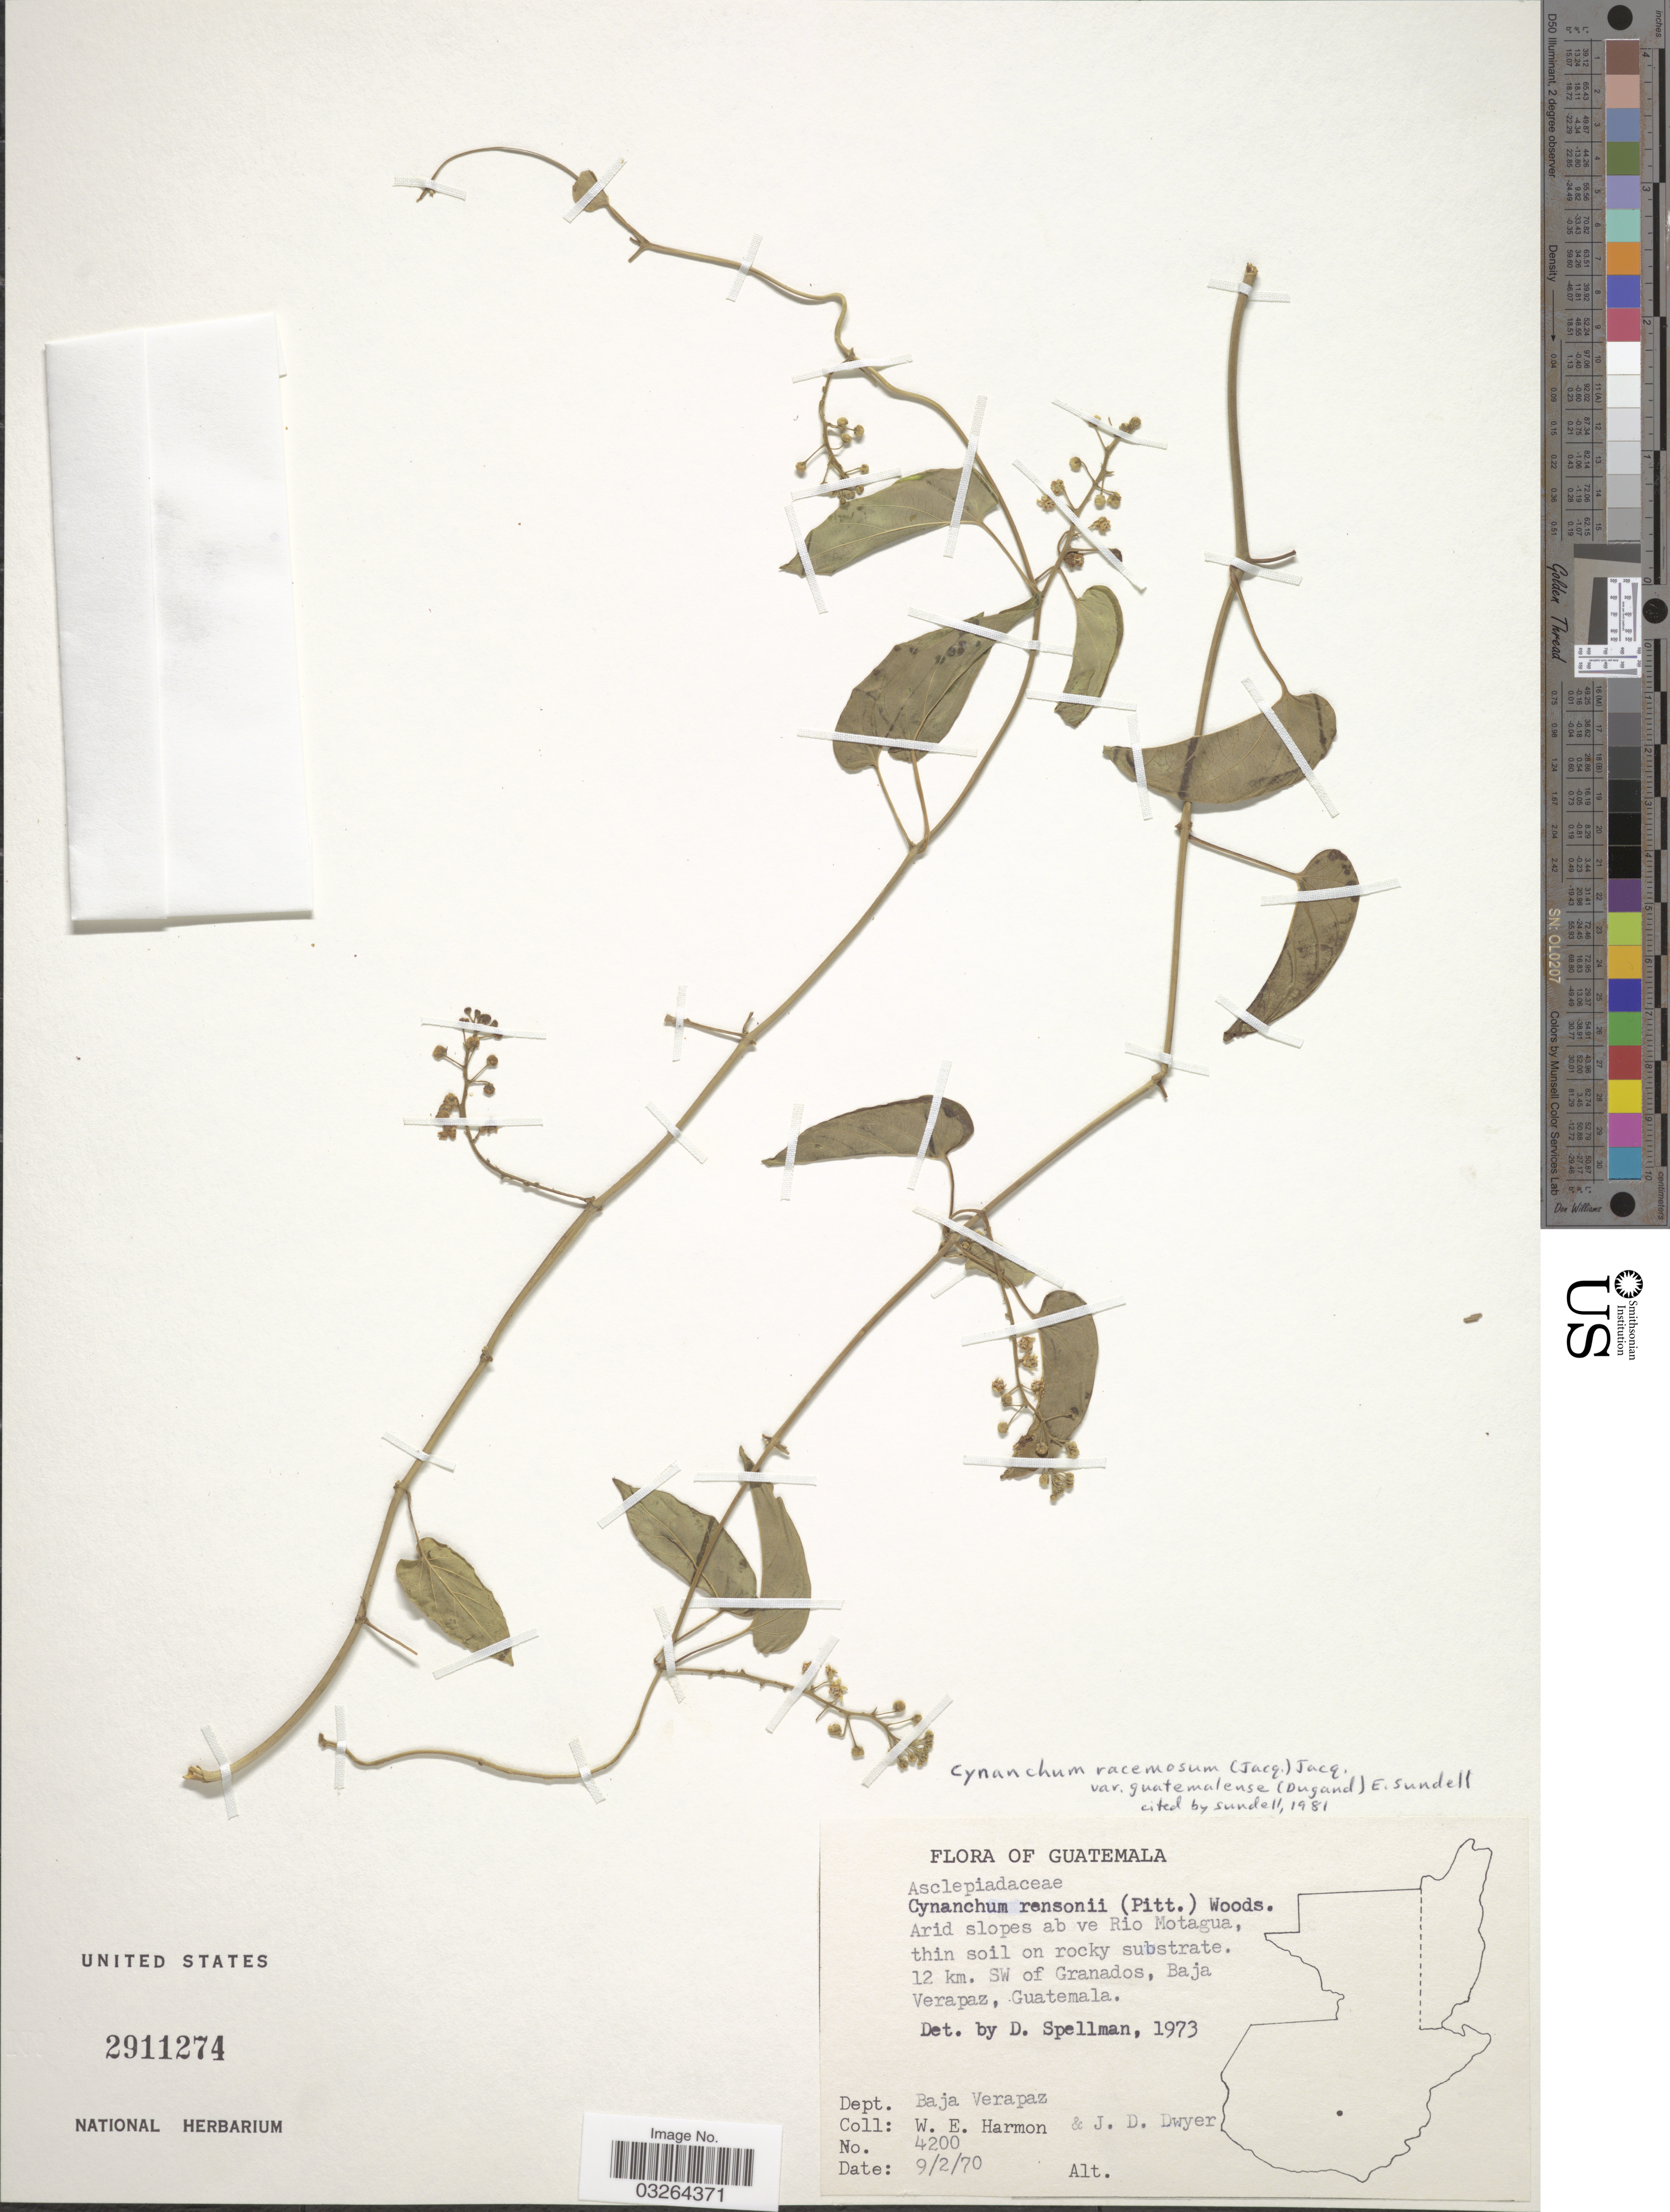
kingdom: Plantae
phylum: Tracheophyta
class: Magnoliopsida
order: Gentianales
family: Apocynaceae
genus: Cynanchum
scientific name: Cynanchum racemosum var. guatemalense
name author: Sundell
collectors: W. E. Harmon & J. D. Dwyer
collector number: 4200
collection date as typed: Transcribed d/m/y: 9/2/70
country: Guatemala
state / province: Baja Verapaz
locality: Arid slopes above Rio Motagua. 12 km. SW of Granados. Dept. Baja Verapaz.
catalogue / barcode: US 2911274